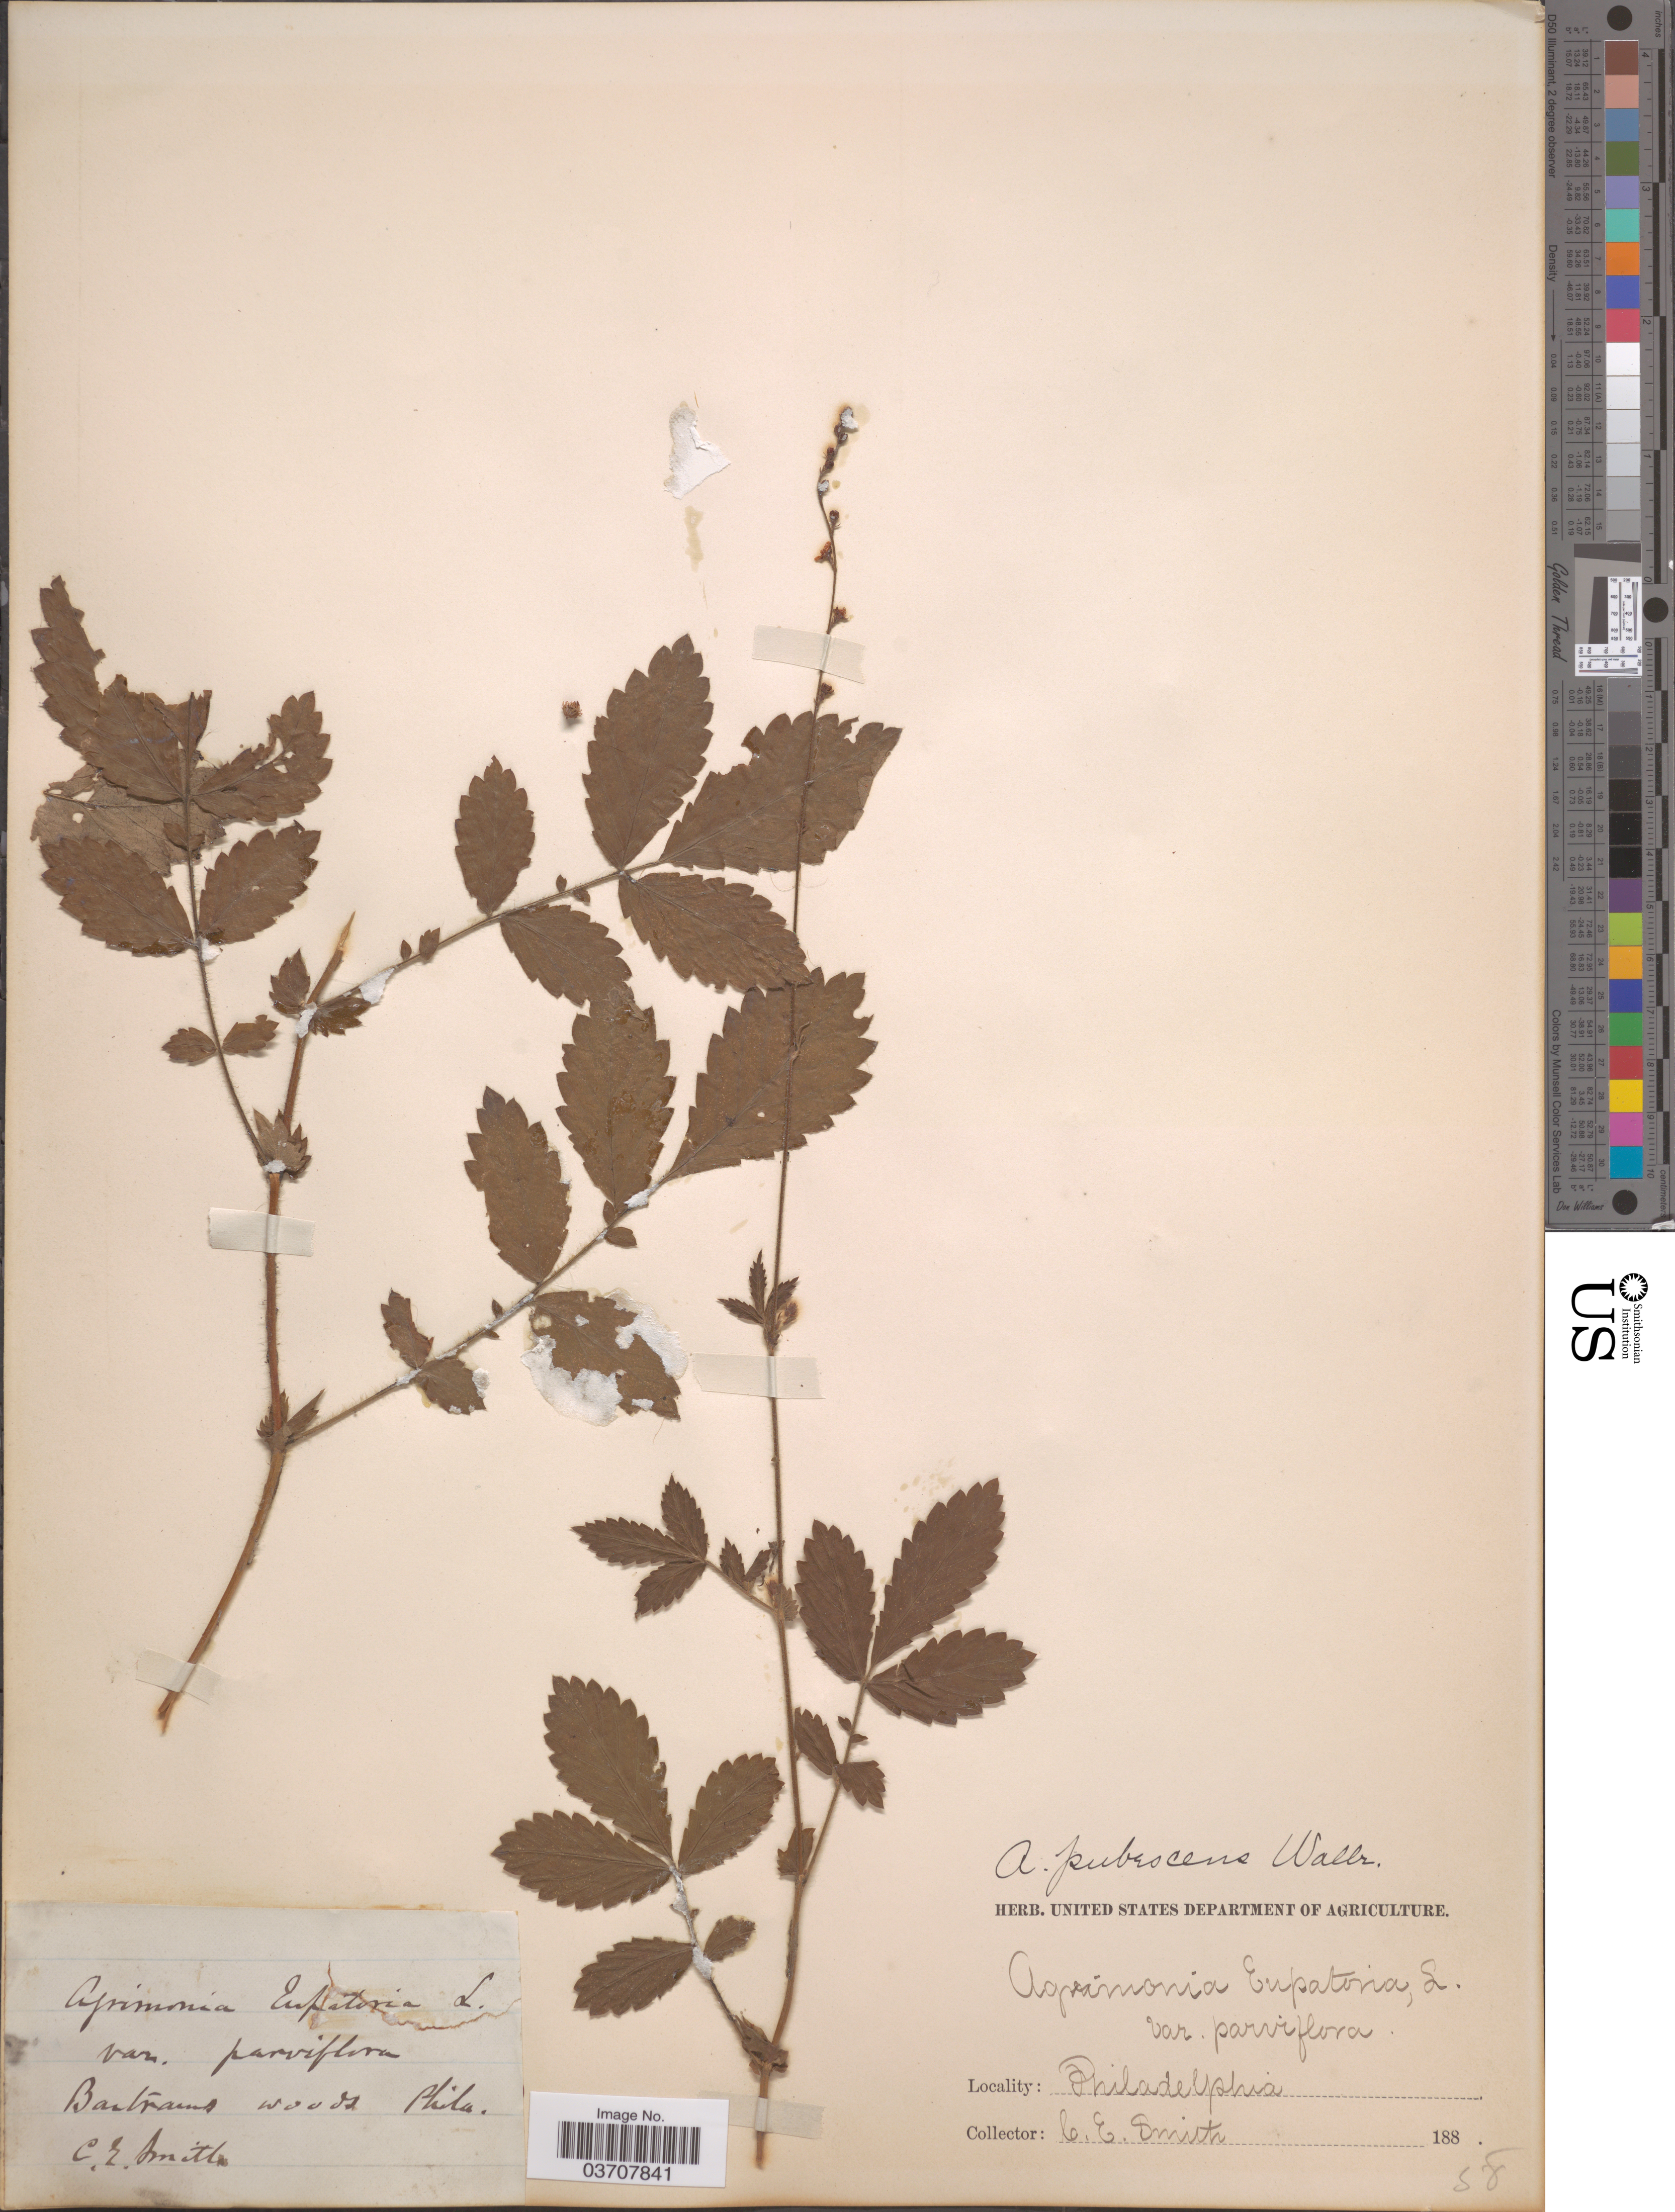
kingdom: Plantae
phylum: Tracheophyta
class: Magnoliopsida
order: Rosales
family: Rosaceae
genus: Agrimonia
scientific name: Agrimonia pubescens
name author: Wallr.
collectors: C. E. Smith Jr.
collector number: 58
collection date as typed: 188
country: United States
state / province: Pennsylvania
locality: Philadelphia.